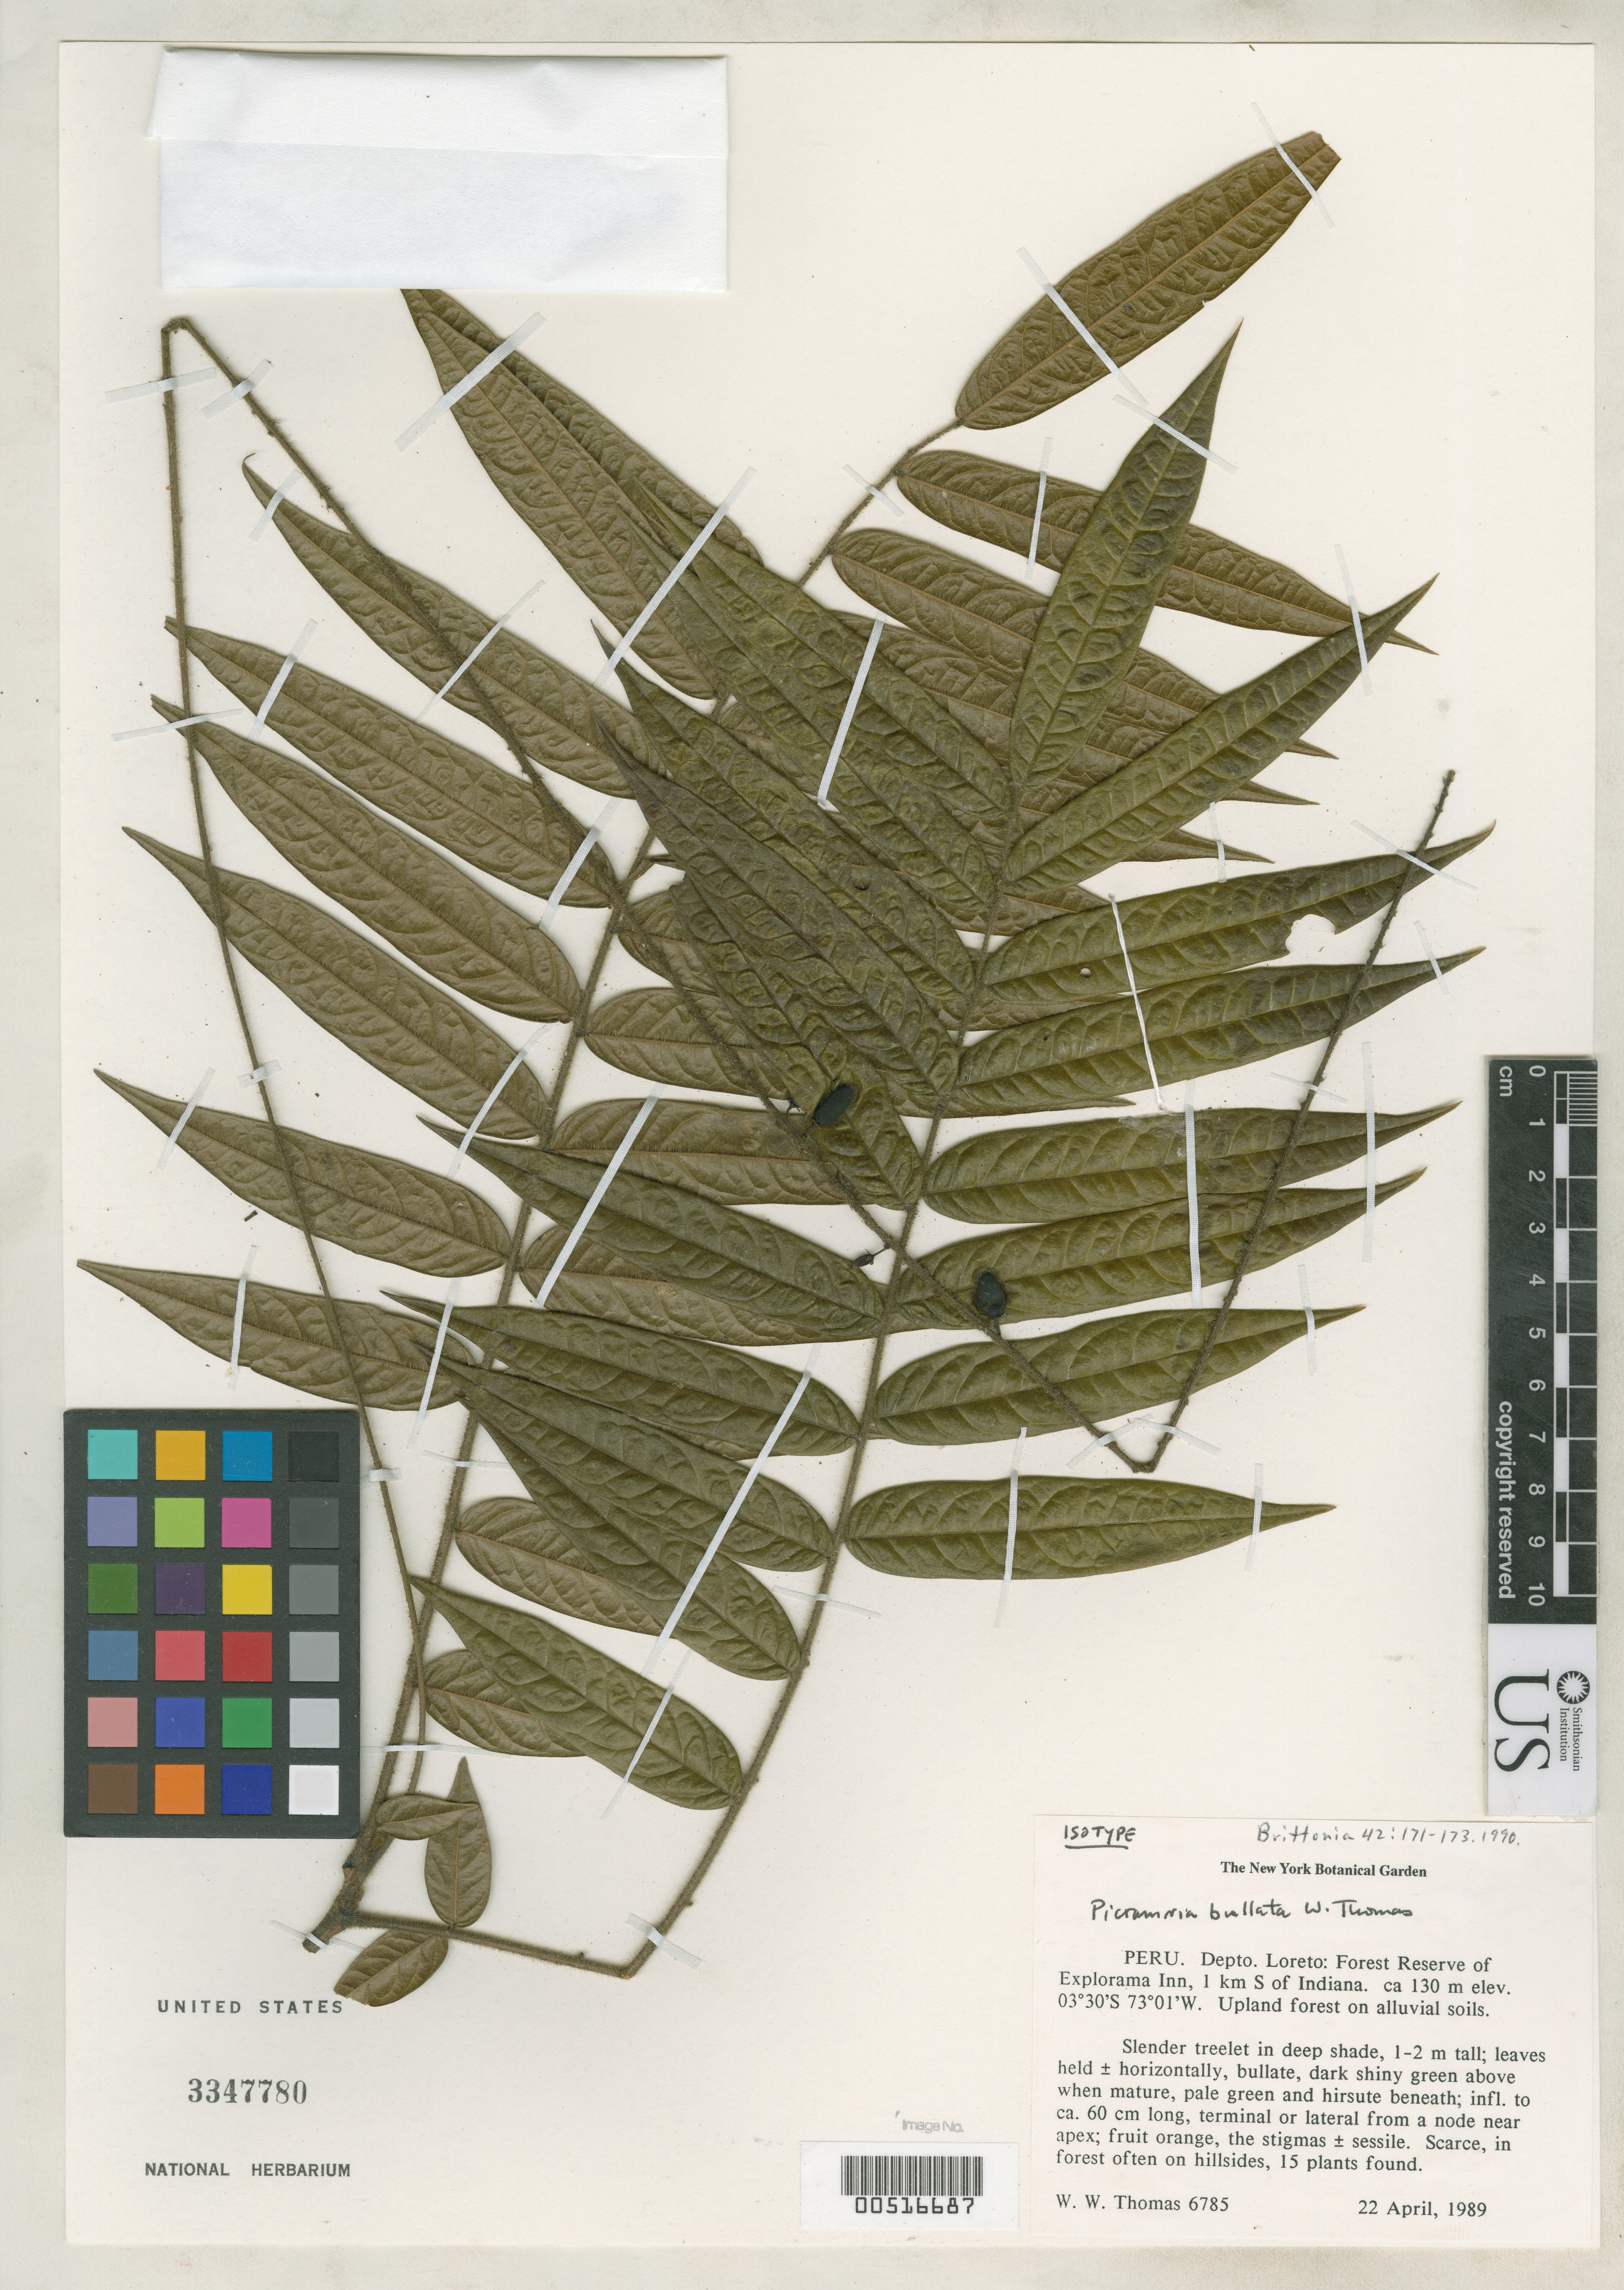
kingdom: Plantae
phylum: Tracheophyta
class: Magnoliopsida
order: Picramniales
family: Picramniaceae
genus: Picramnia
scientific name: Picramnia bullata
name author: W.W. Thomas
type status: Isotype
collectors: W. W. Thomas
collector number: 6785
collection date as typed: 22 Apr 1989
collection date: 1989-04-22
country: Peru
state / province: Loreto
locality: Forest Reserve of Explorama Inn, 1 km S of Indiana.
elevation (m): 130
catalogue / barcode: US 3347780